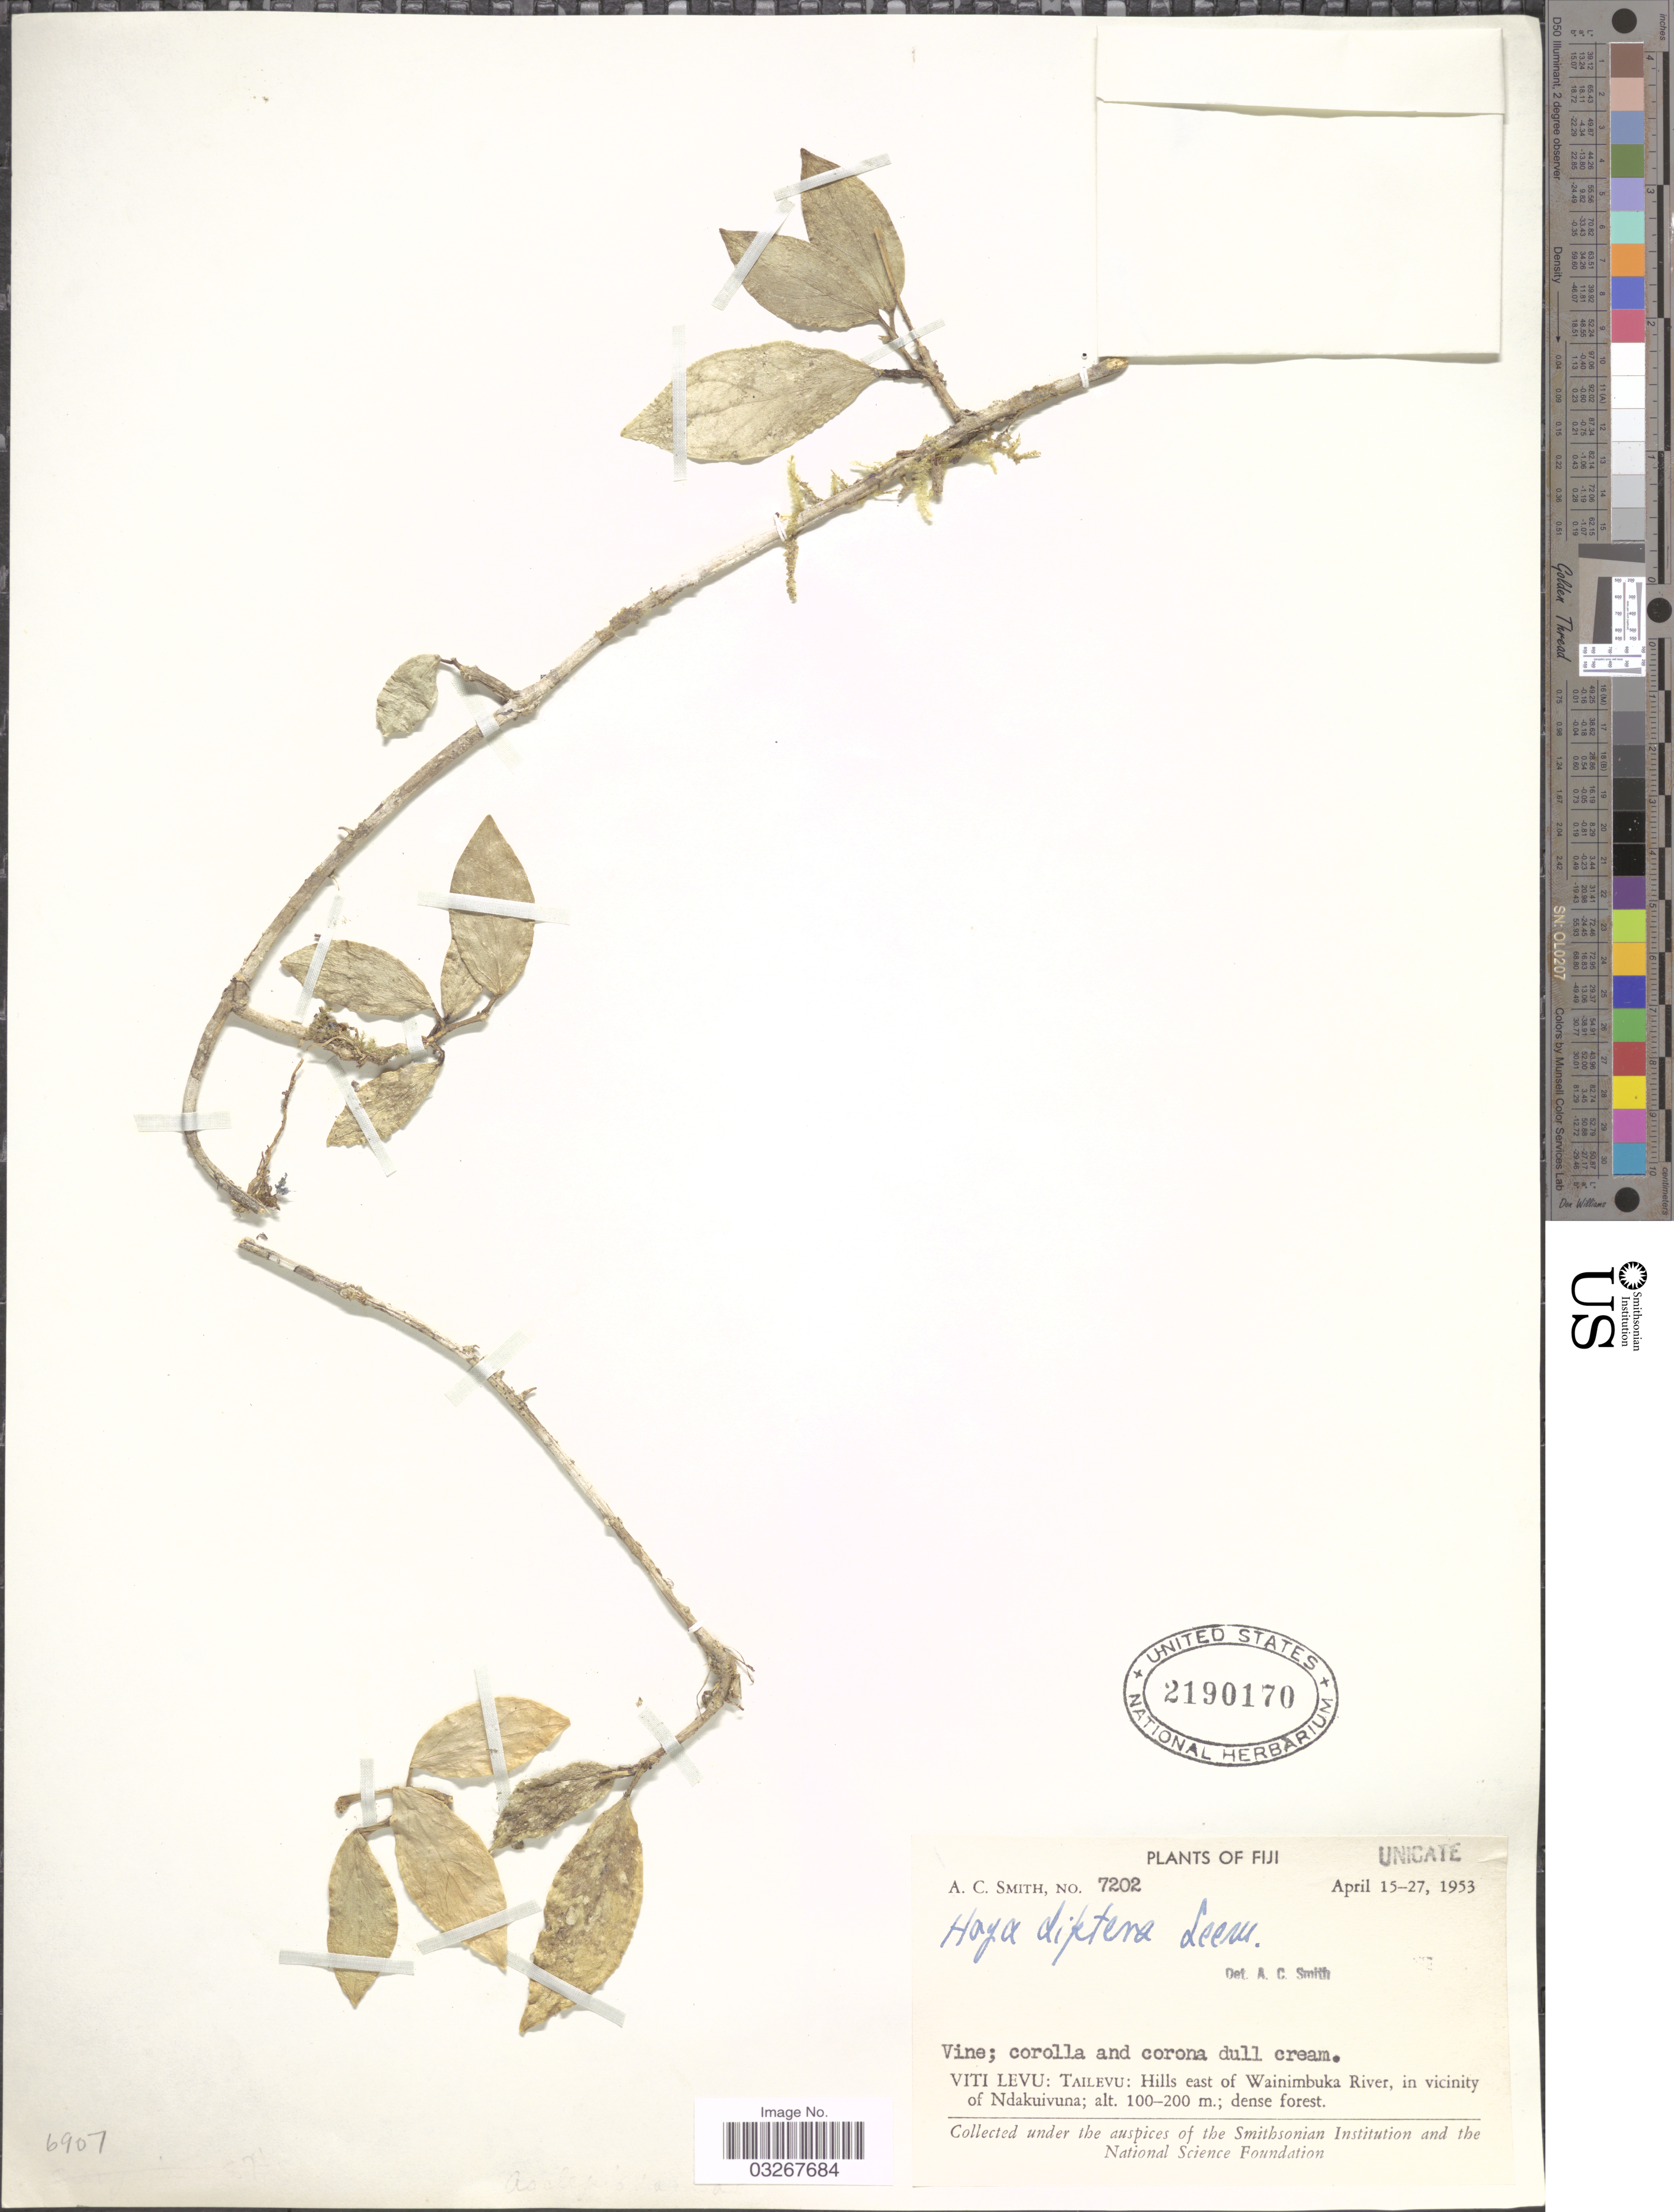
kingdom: Plantae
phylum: Tracheophyta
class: Magnoliopsida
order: Gentianales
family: Apocynaceae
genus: Hoya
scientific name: Hoya diptera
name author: Seem.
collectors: A. C. Smith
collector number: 7202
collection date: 1953-04-15/1953-04-27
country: Fiji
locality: Viti Levu: Tailevu: Hills east of Wainimbuka River, in vicinity of Ndakuivuna.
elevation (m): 100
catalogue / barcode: US 2190170